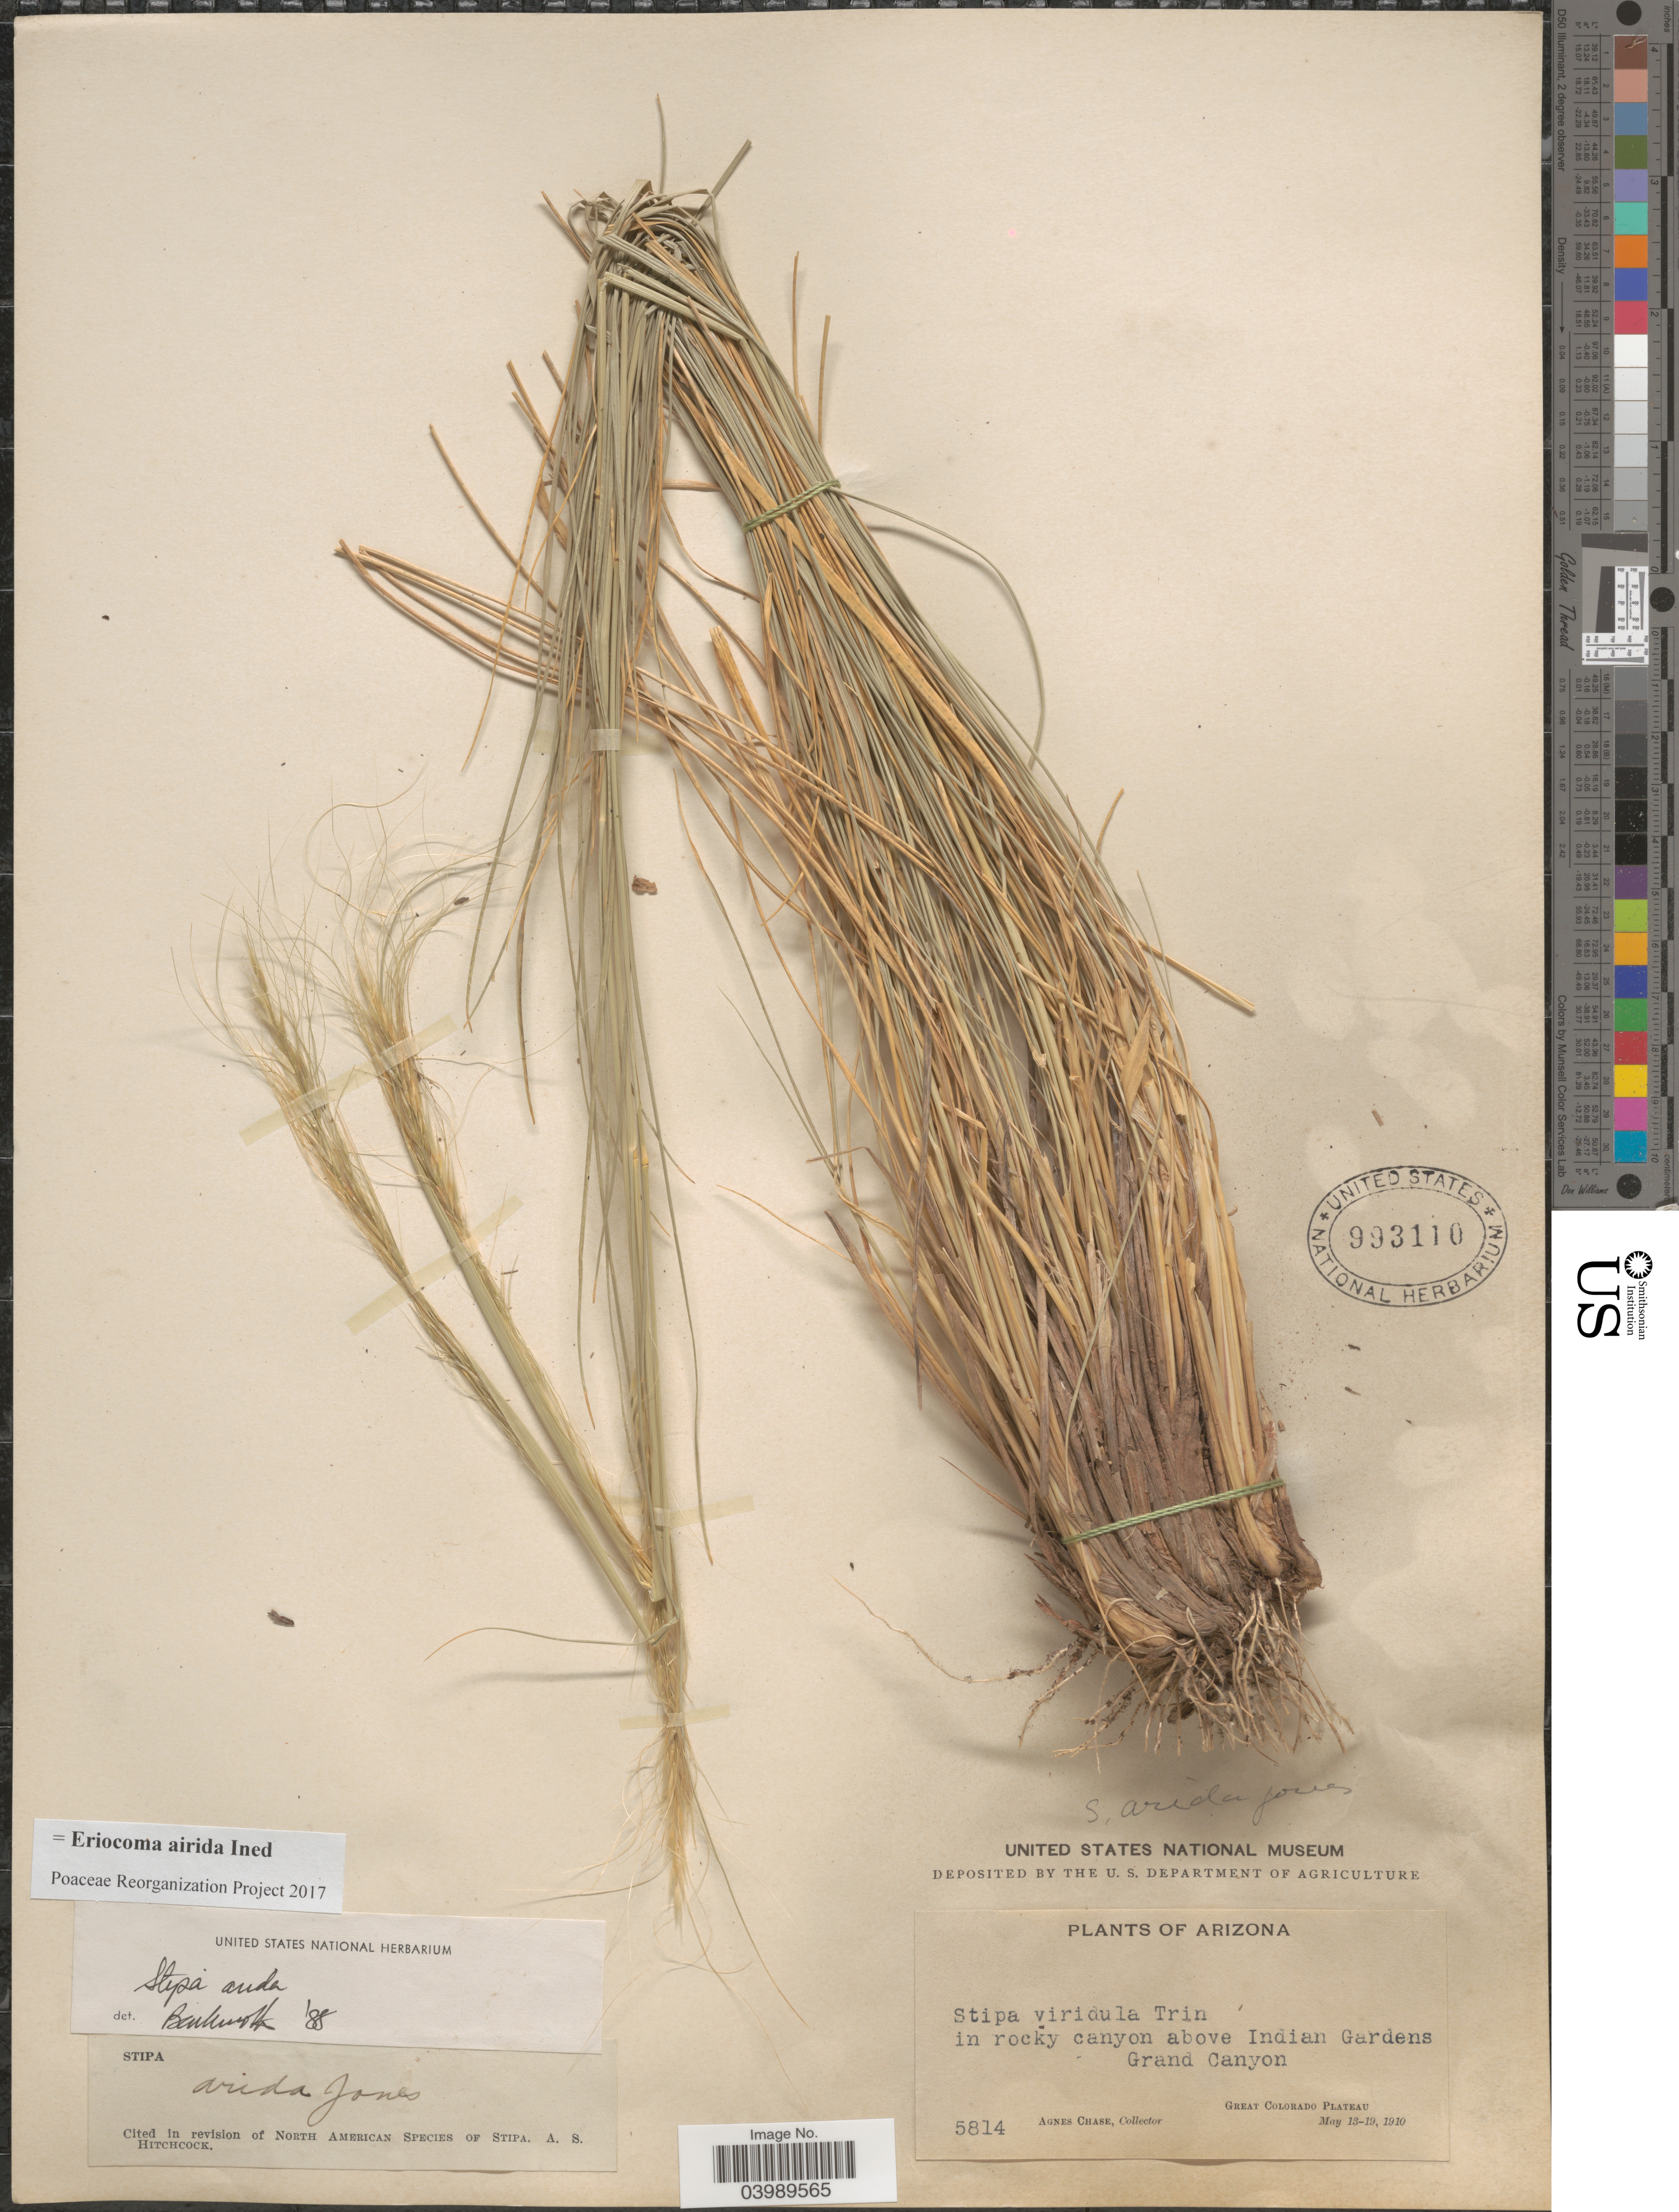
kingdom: Plantae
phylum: Tracheophyta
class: Liliopsida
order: Poales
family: Poaceae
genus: Eriocoma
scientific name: Eriocoma arida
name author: (M.E. Jones) Romasch.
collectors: A. Chase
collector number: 5814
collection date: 1910-05-13/1910-05-19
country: United States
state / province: Arizona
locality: In rocky canyon above Indian Gardens, Grand Canyon. Great Colorado Plateau.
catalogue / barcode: US 993110